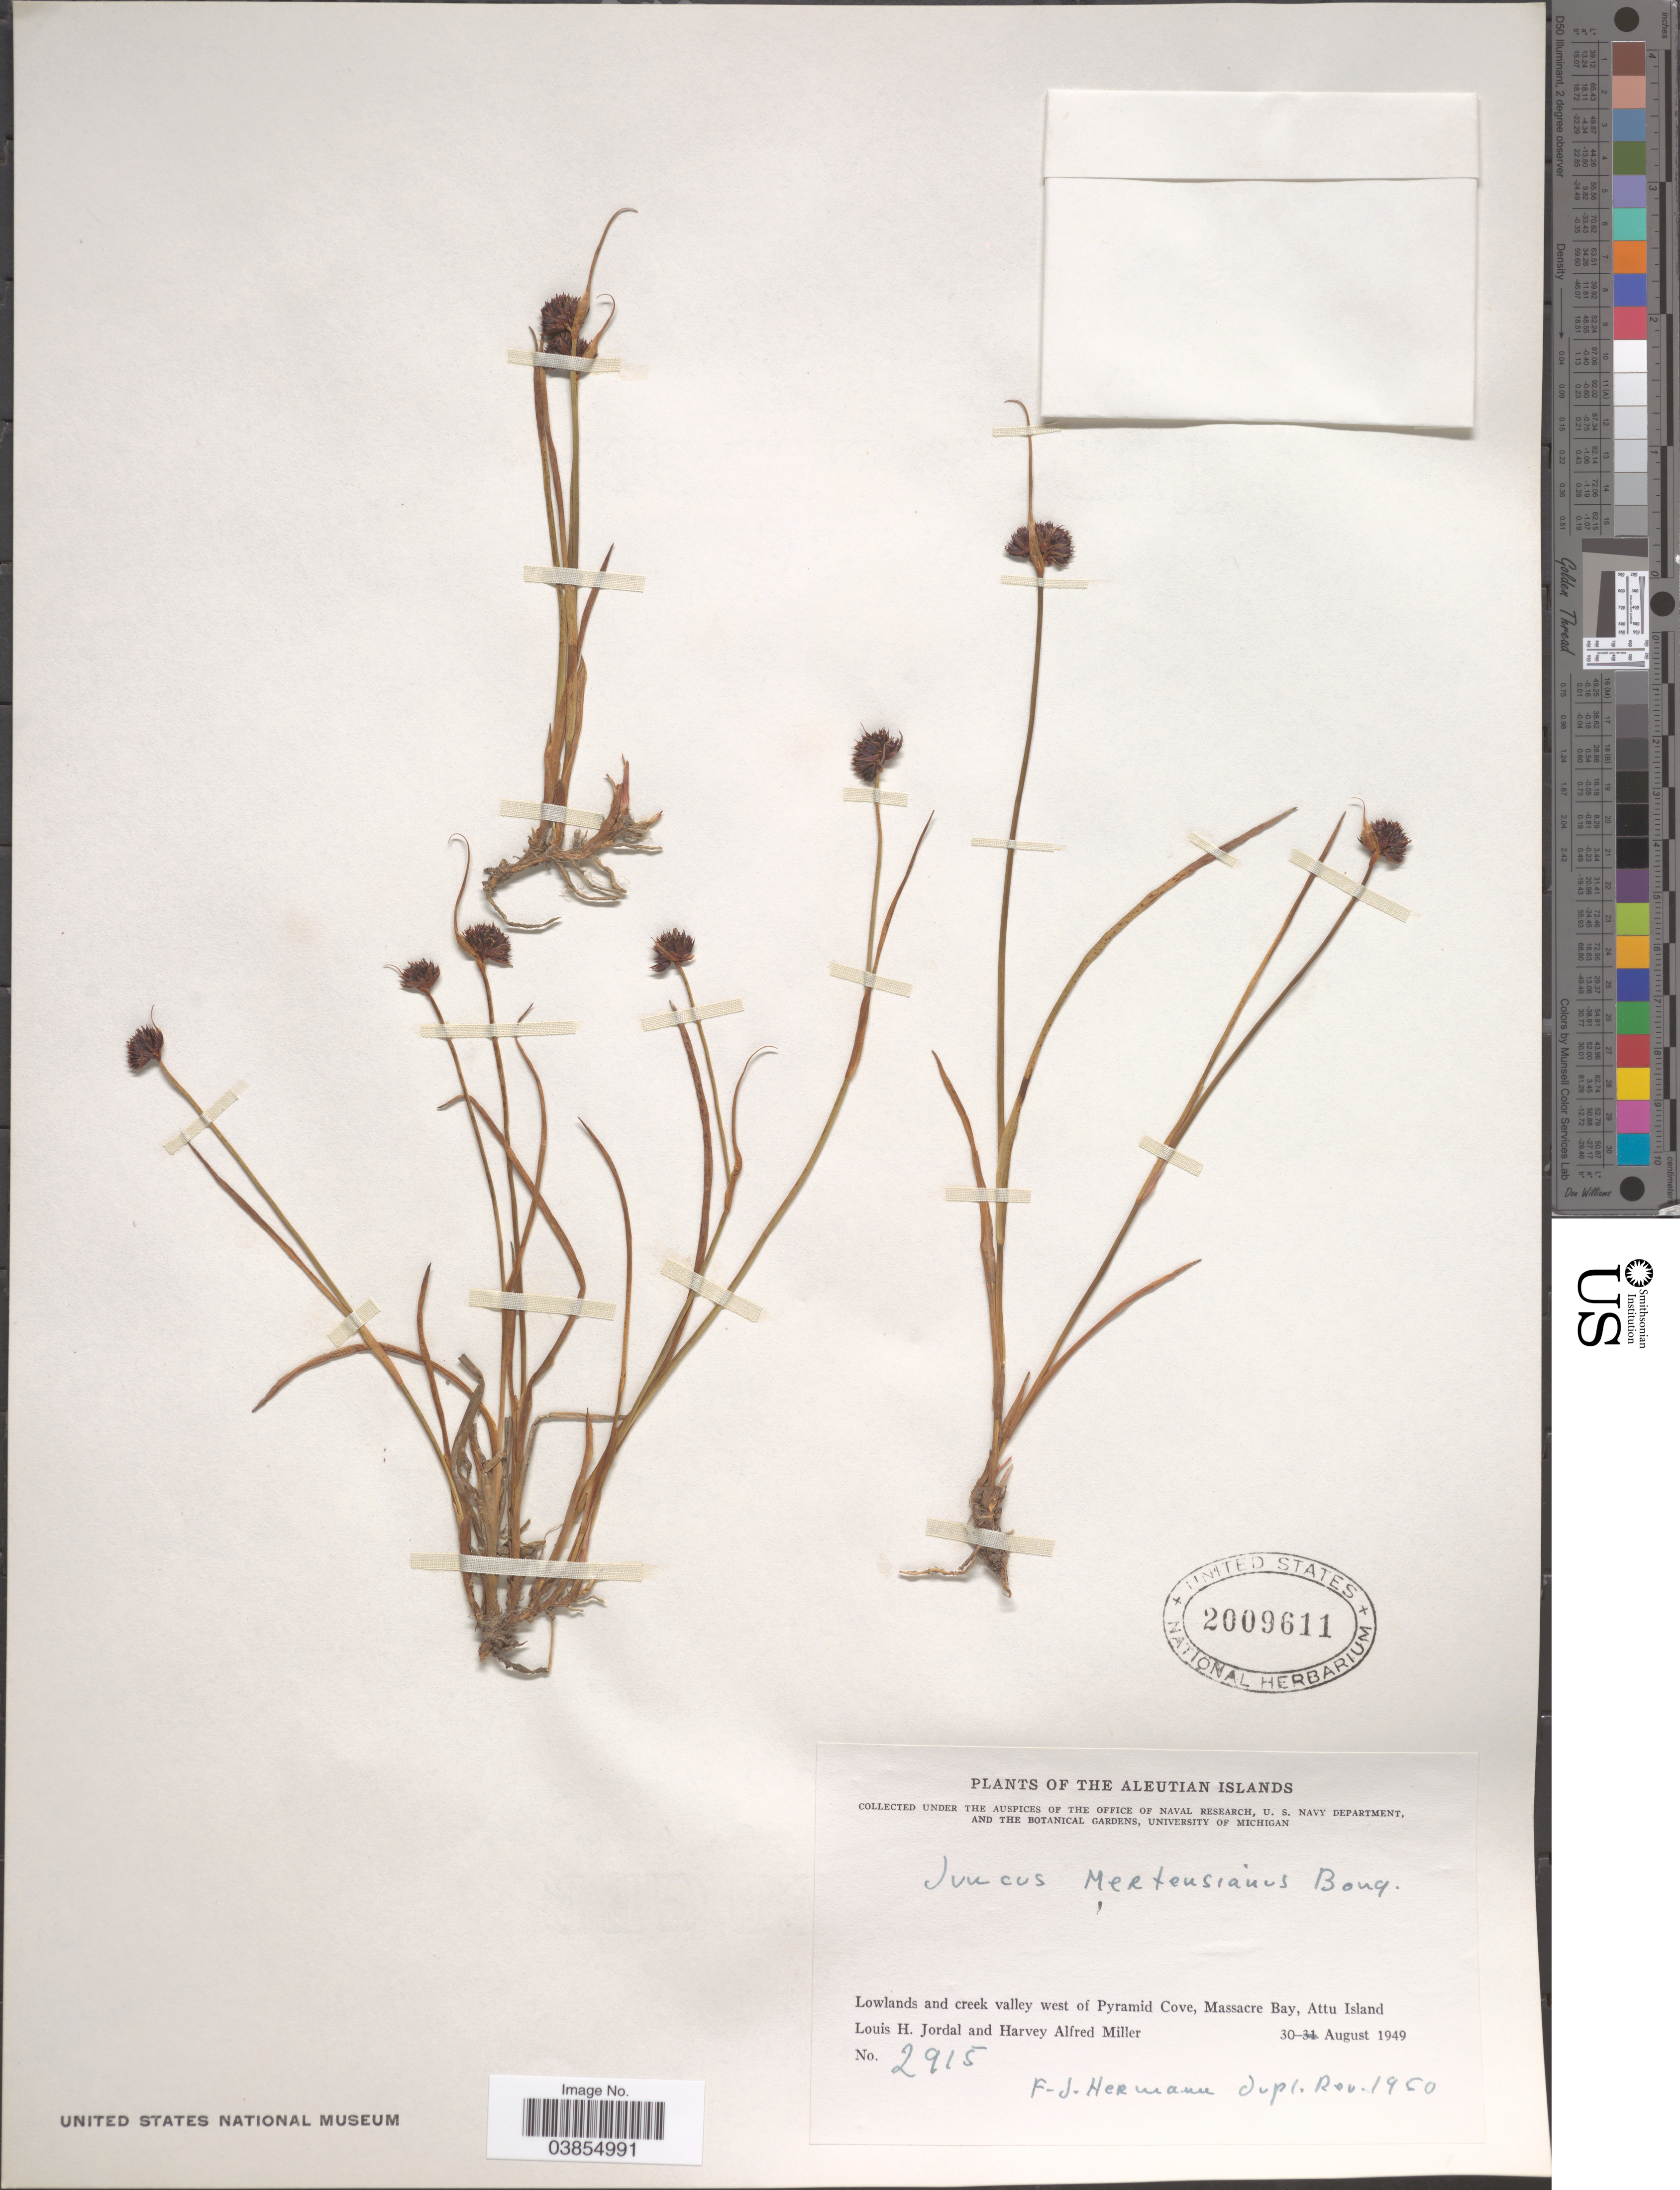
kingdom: Plantae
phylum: Tracheophyta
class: Liliopsida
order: Poales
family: Juncaceae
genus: Juncus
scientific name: Juncus mertensianus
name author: Bong.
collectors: L. Jordal & H. A. Miller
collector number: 2915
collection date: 1949-08-30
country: United States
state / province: Alaska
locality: Aleutian Islands. Lowlands and creek valley west of Pyramid Cove, Massacre Bay, Attu Island.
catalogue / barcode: US 2009611